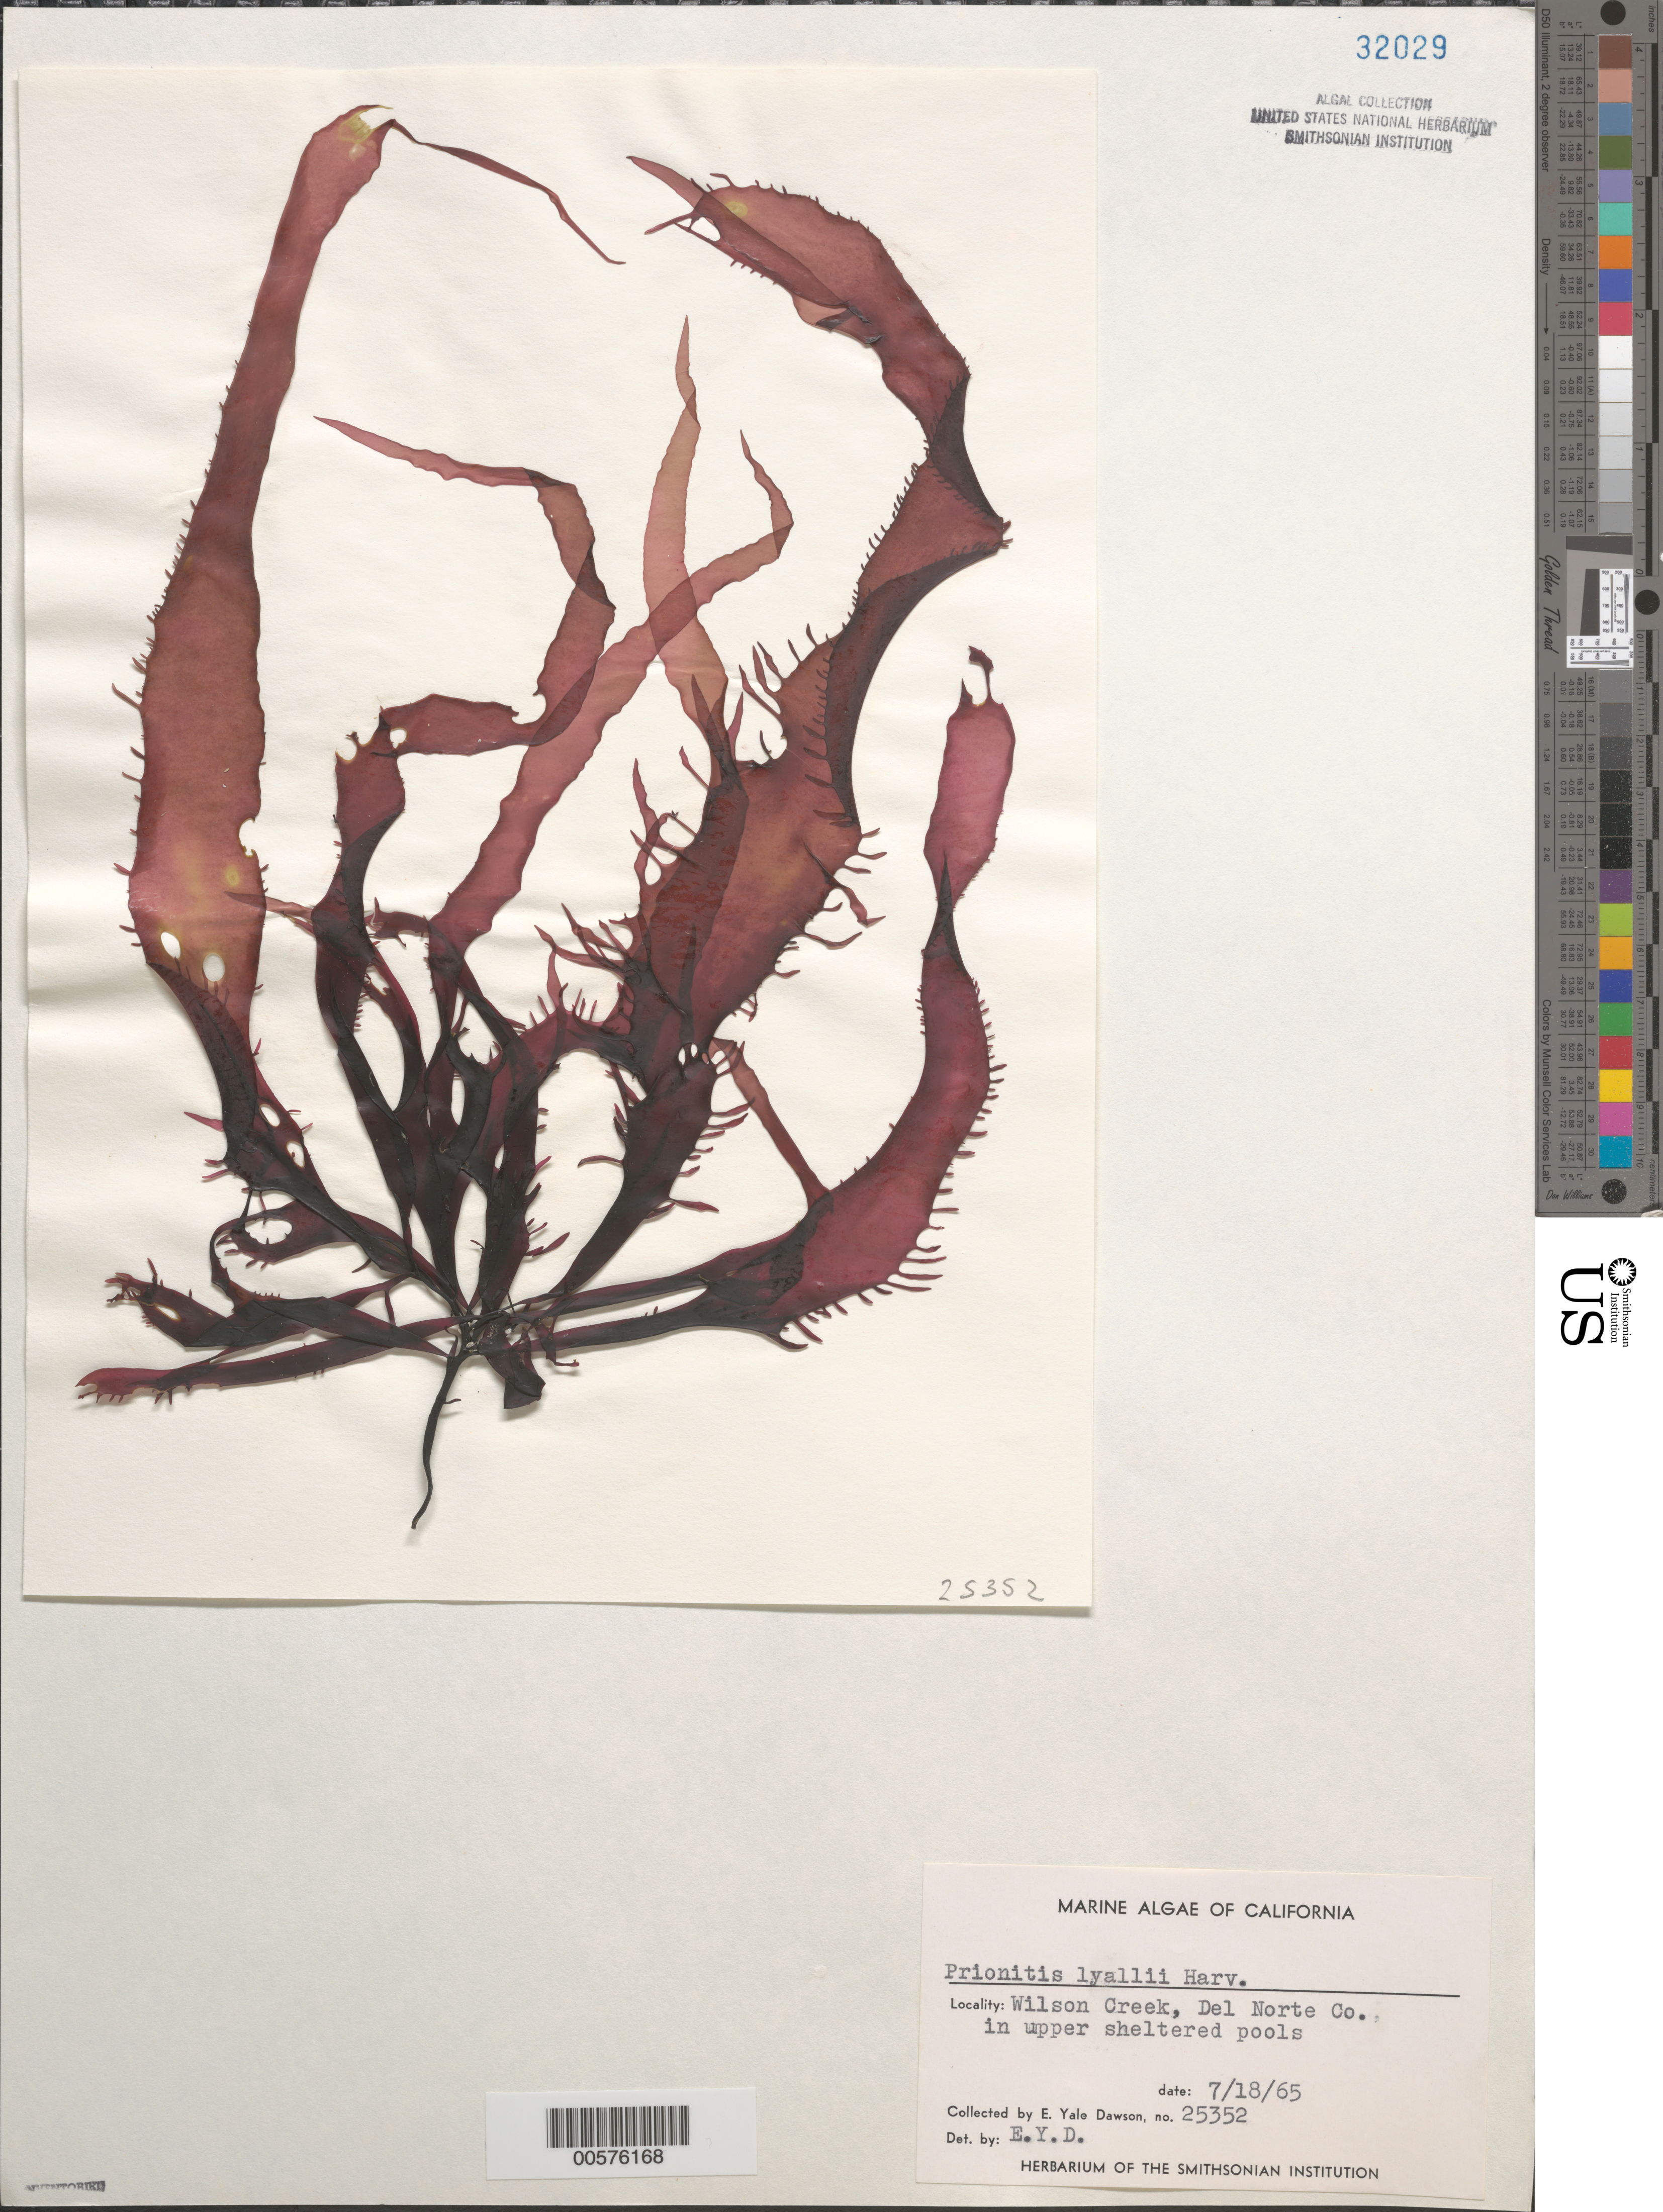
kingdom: Plantae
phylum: Rhodophyta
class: Florideophyceae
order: Cryptonemiales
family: Cryptonemiaceae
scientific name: Prionitis sternbergii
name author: (C. Agardh) J. Agardh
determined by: Algae name updating Project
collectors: E. Y. Dawson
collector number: EYD 25352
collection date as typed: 18 Jul 1965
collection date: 1965-07-18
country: United States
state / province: California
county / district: Del Norte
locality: Wilson Creek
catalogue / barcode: US 32029